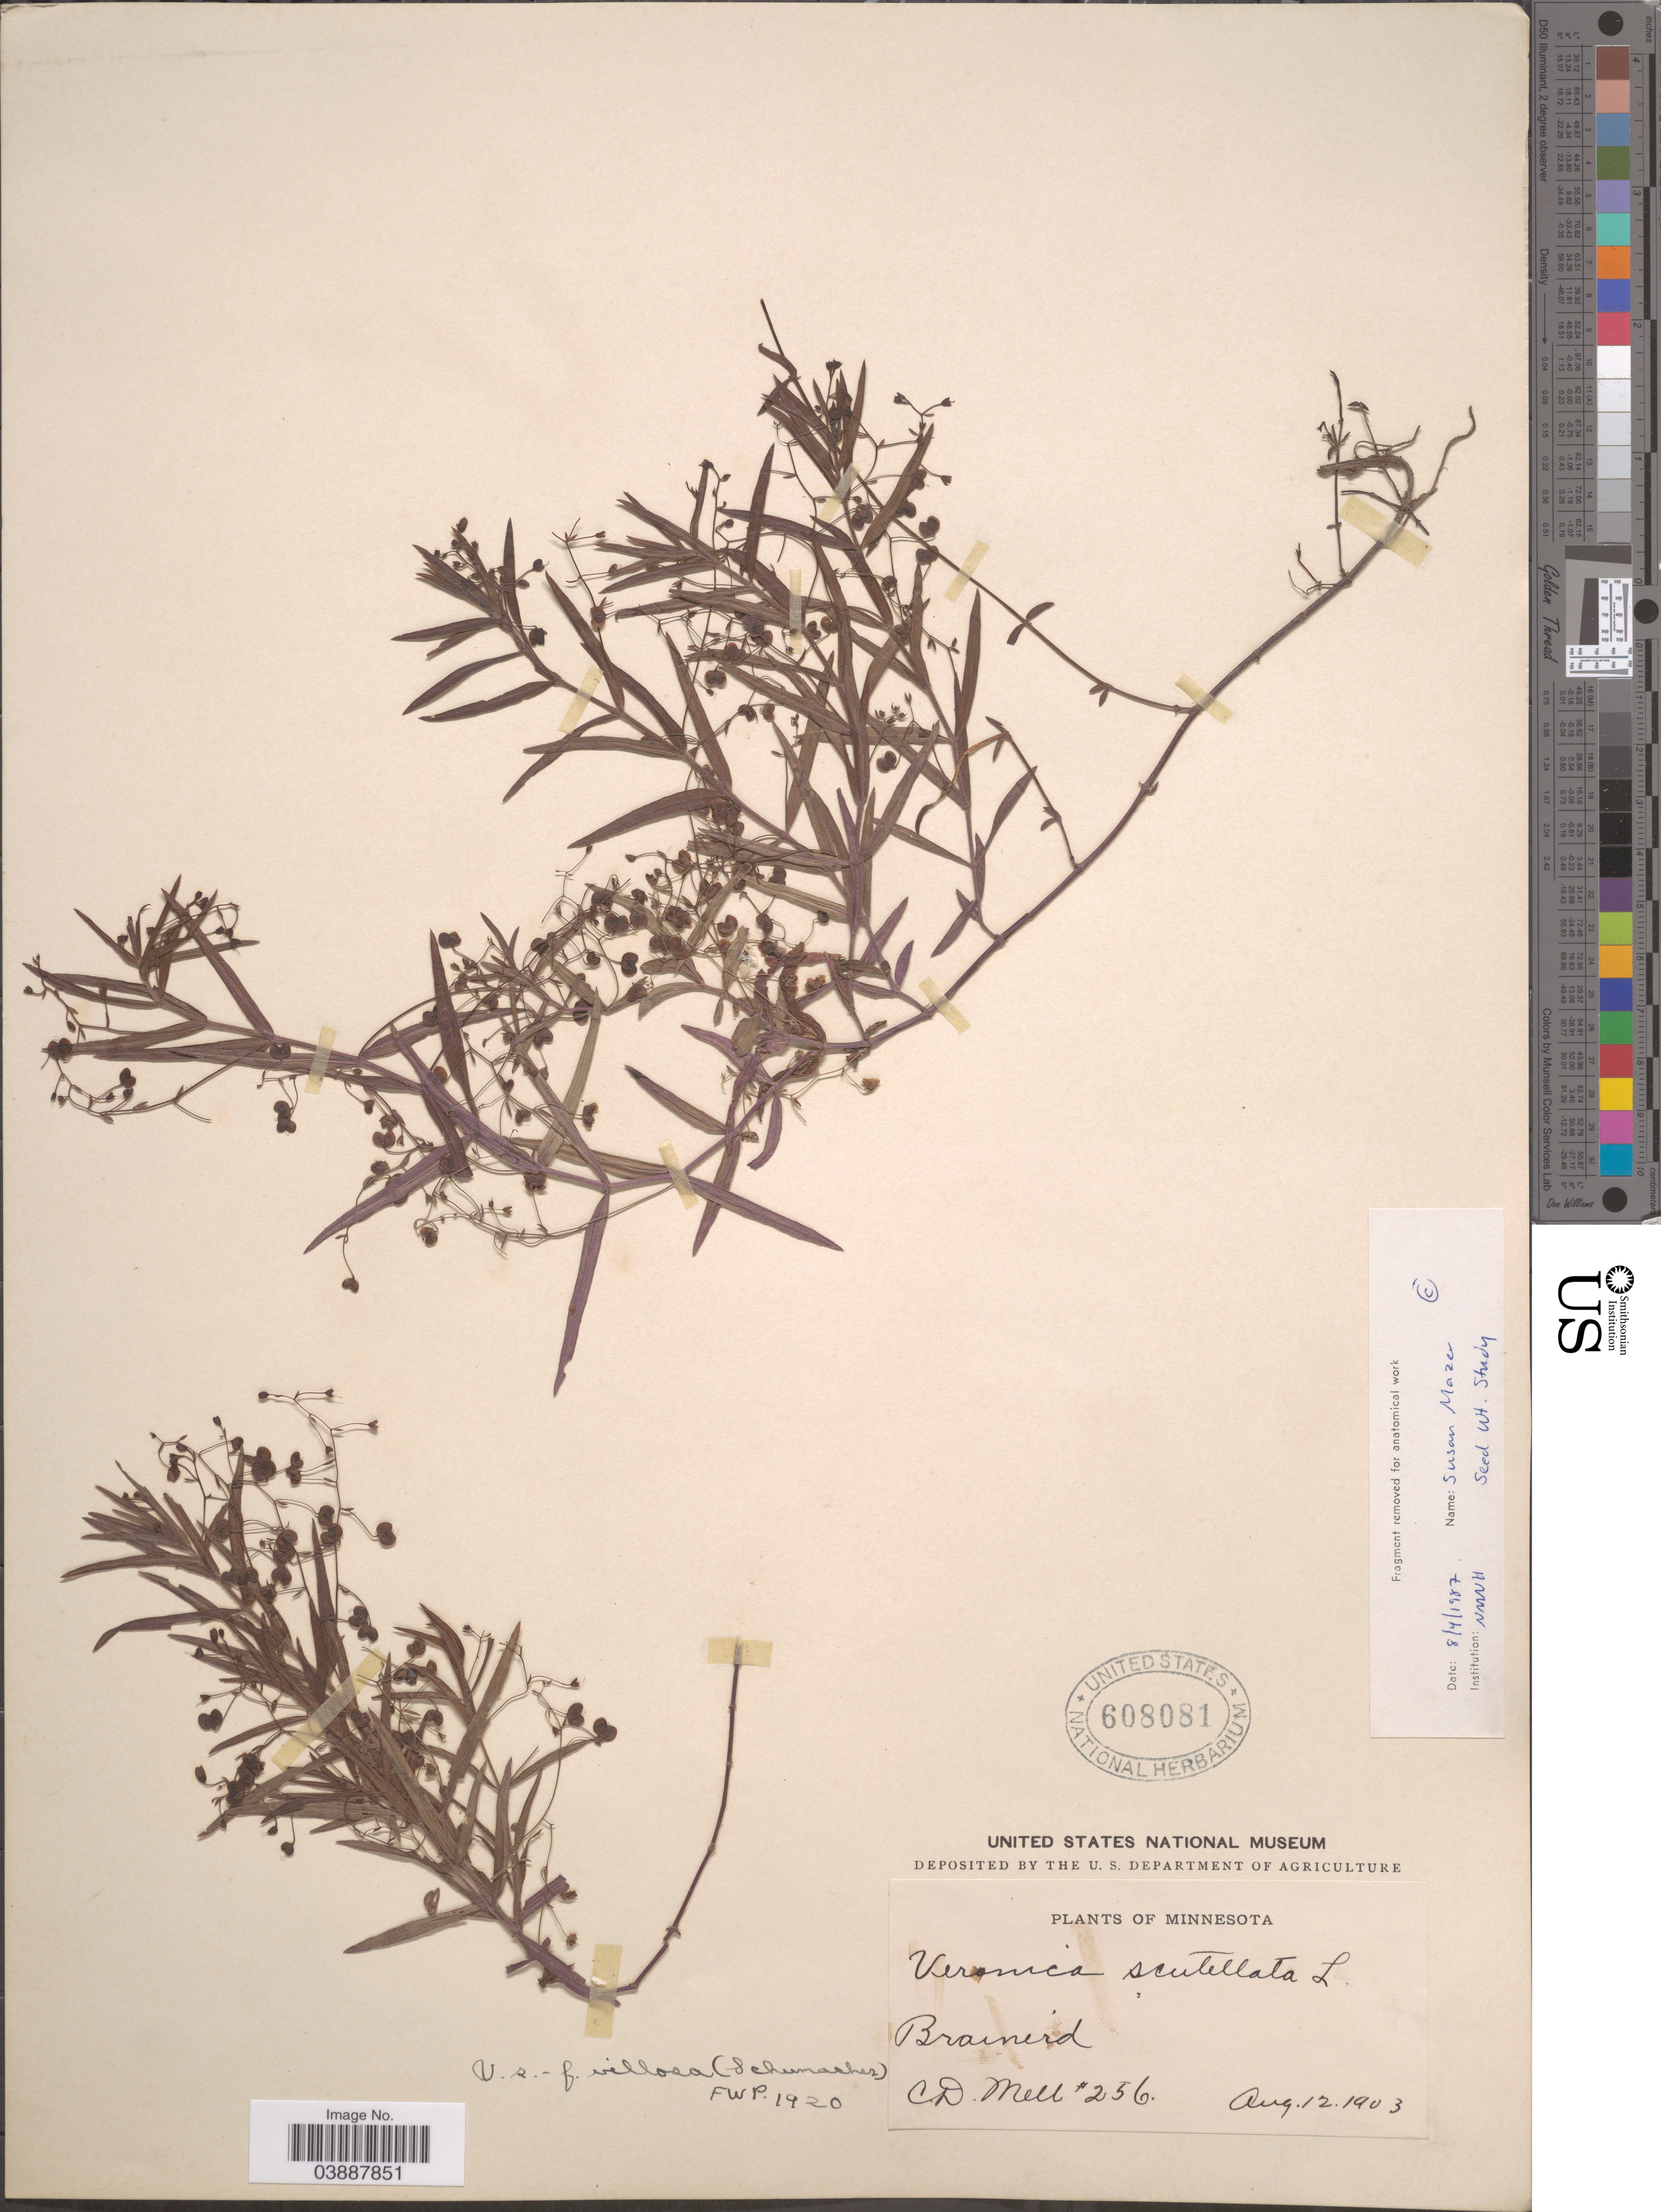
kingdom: Plantae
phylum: Tracheophyta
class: Magnoliopsida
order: Lamiales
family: Plantaginaceae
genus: Veronica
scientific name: Veronica scutellata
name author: L.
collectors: C. D. Mell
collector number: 256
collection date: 1903-08-12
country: United States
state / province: Minnesota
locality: Brainerd.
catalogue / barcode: US 608081